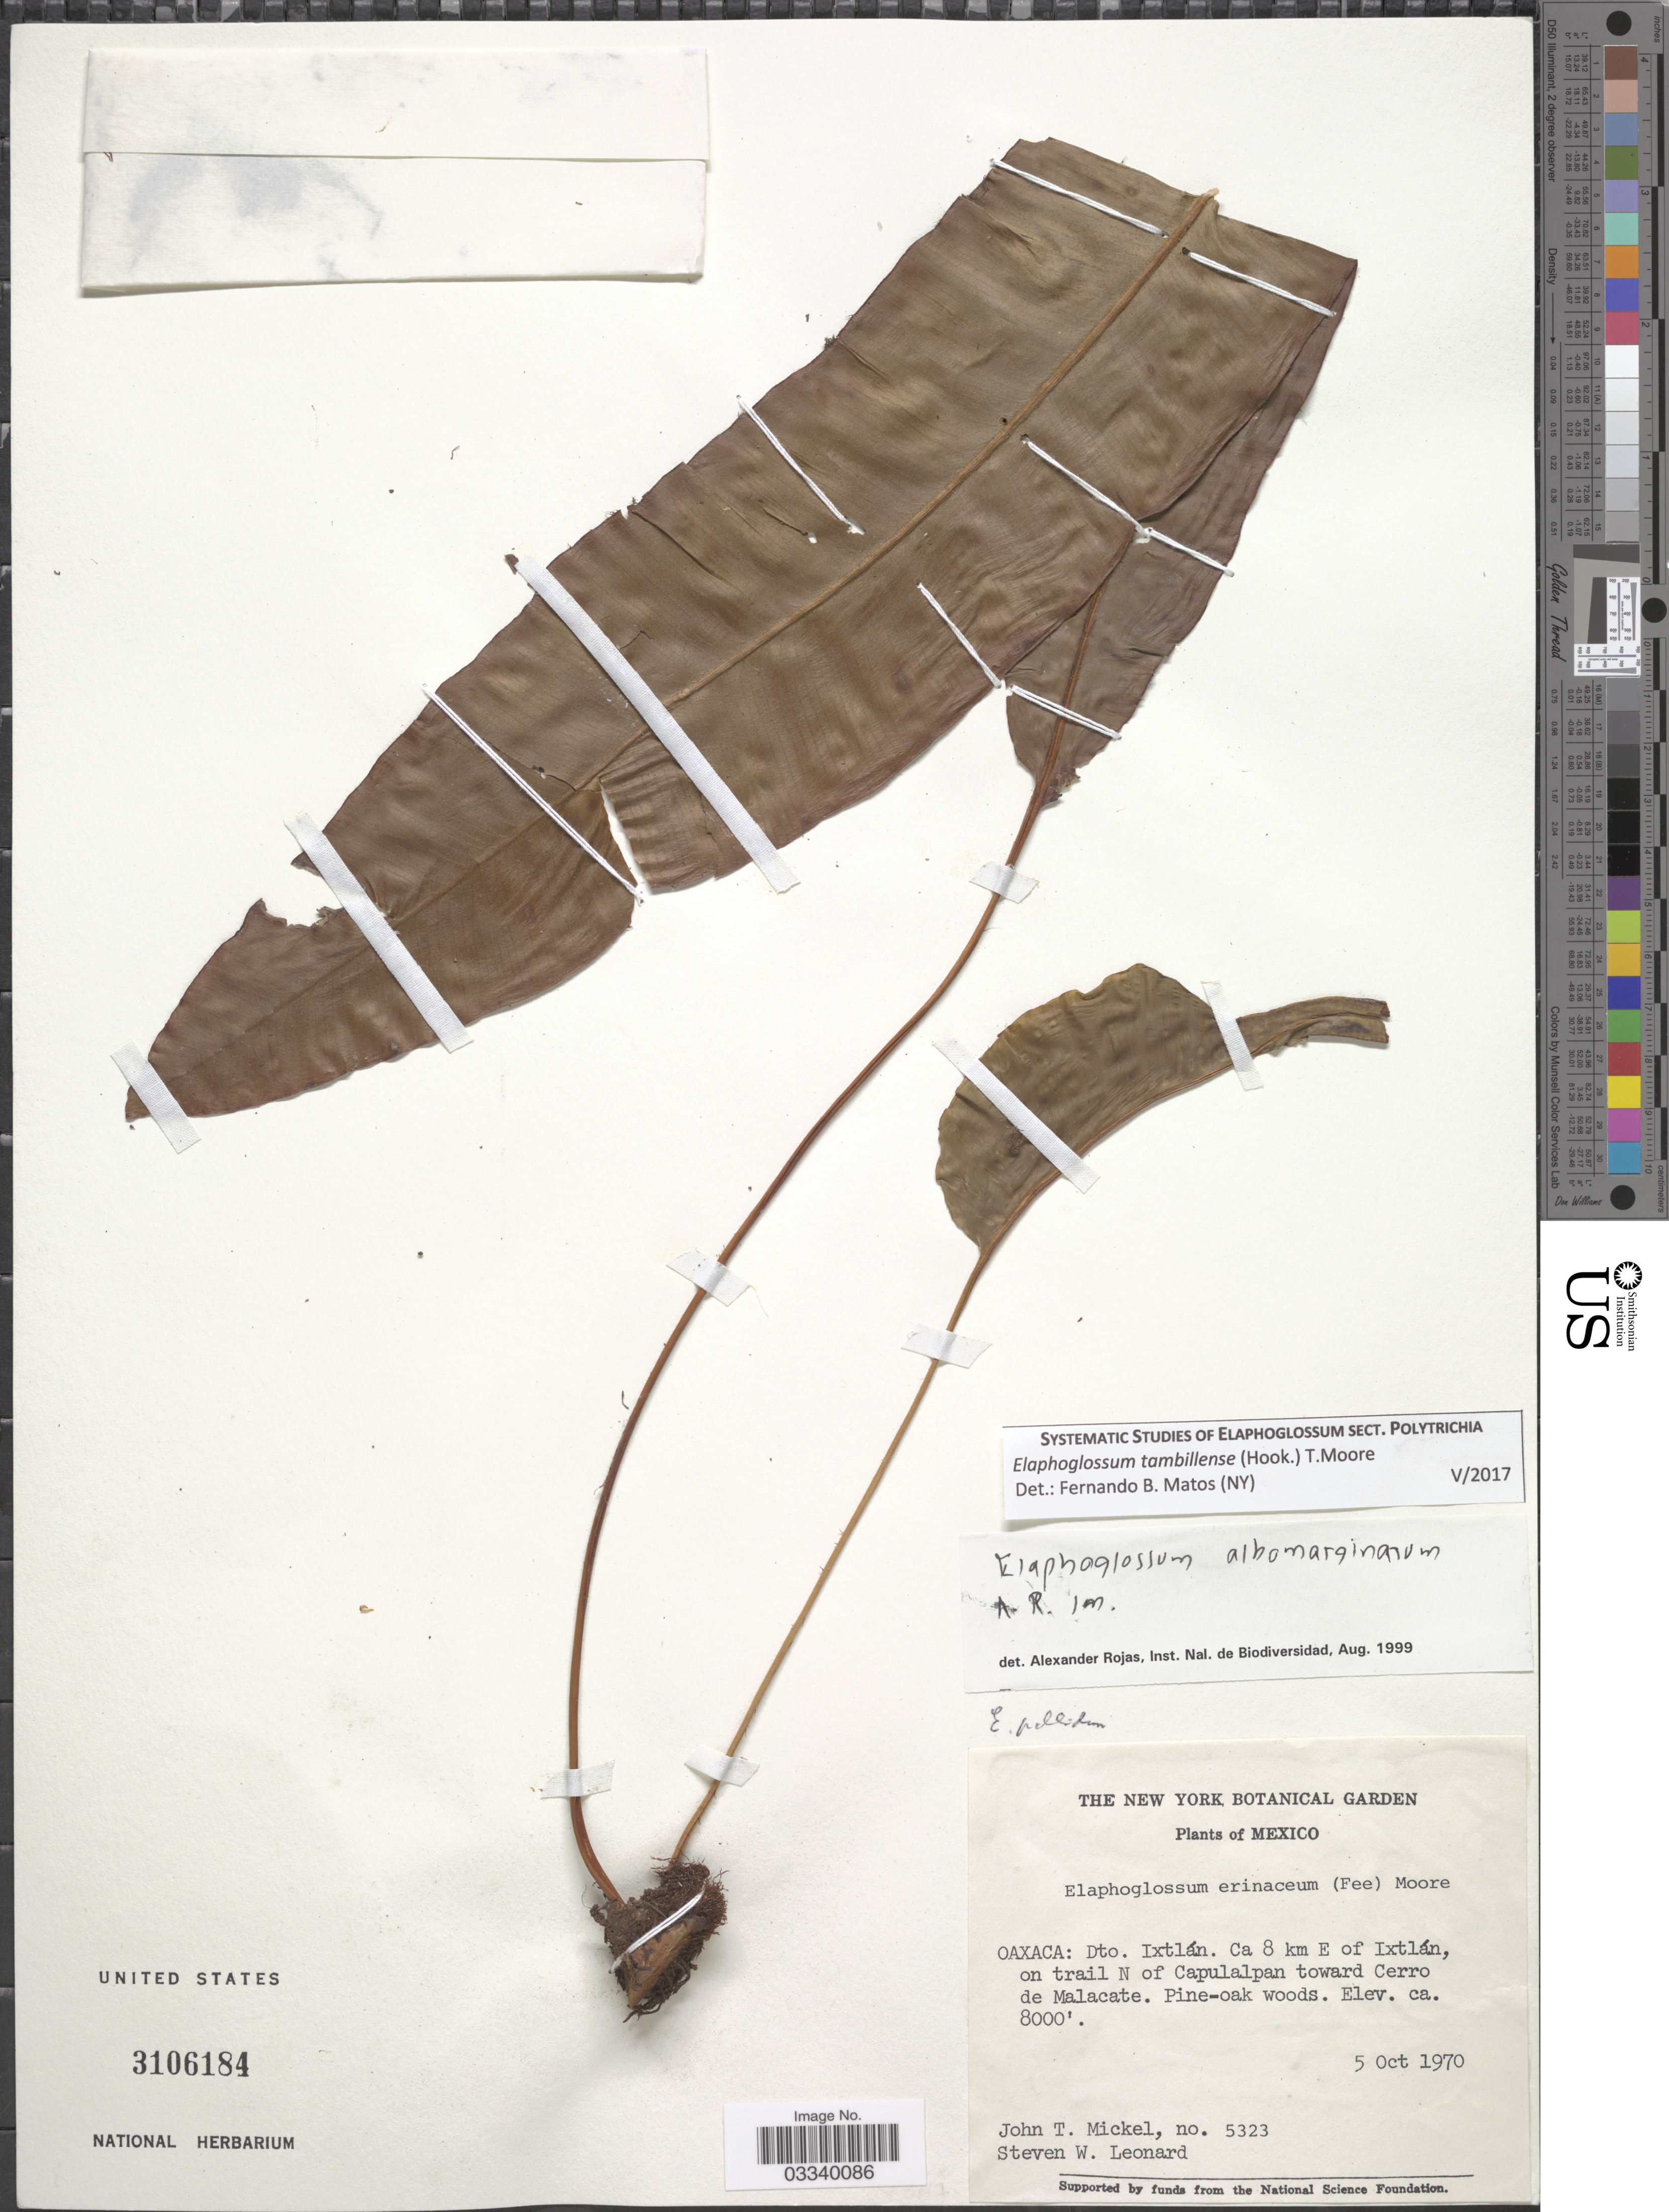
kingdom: Plantae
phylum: Tracheophyta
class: Polypodiopsida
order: Polypodiales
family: Dryopteridaceae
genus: Elaphoglossum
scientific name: Elaphoglossum tambillense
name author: (Hook.) T. Moore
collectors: J. T. Mickel & S. W. Leonard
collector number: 5323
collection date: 1970-10-05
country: Mexico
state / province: Oaxaca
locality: Dto. Ixtlán. Ca 8 km E of Ixtlán, on trail N of Capulalpan toward Cerro de Malacate. Pine-oak woods.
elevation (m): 2438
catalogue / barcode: US 3106184